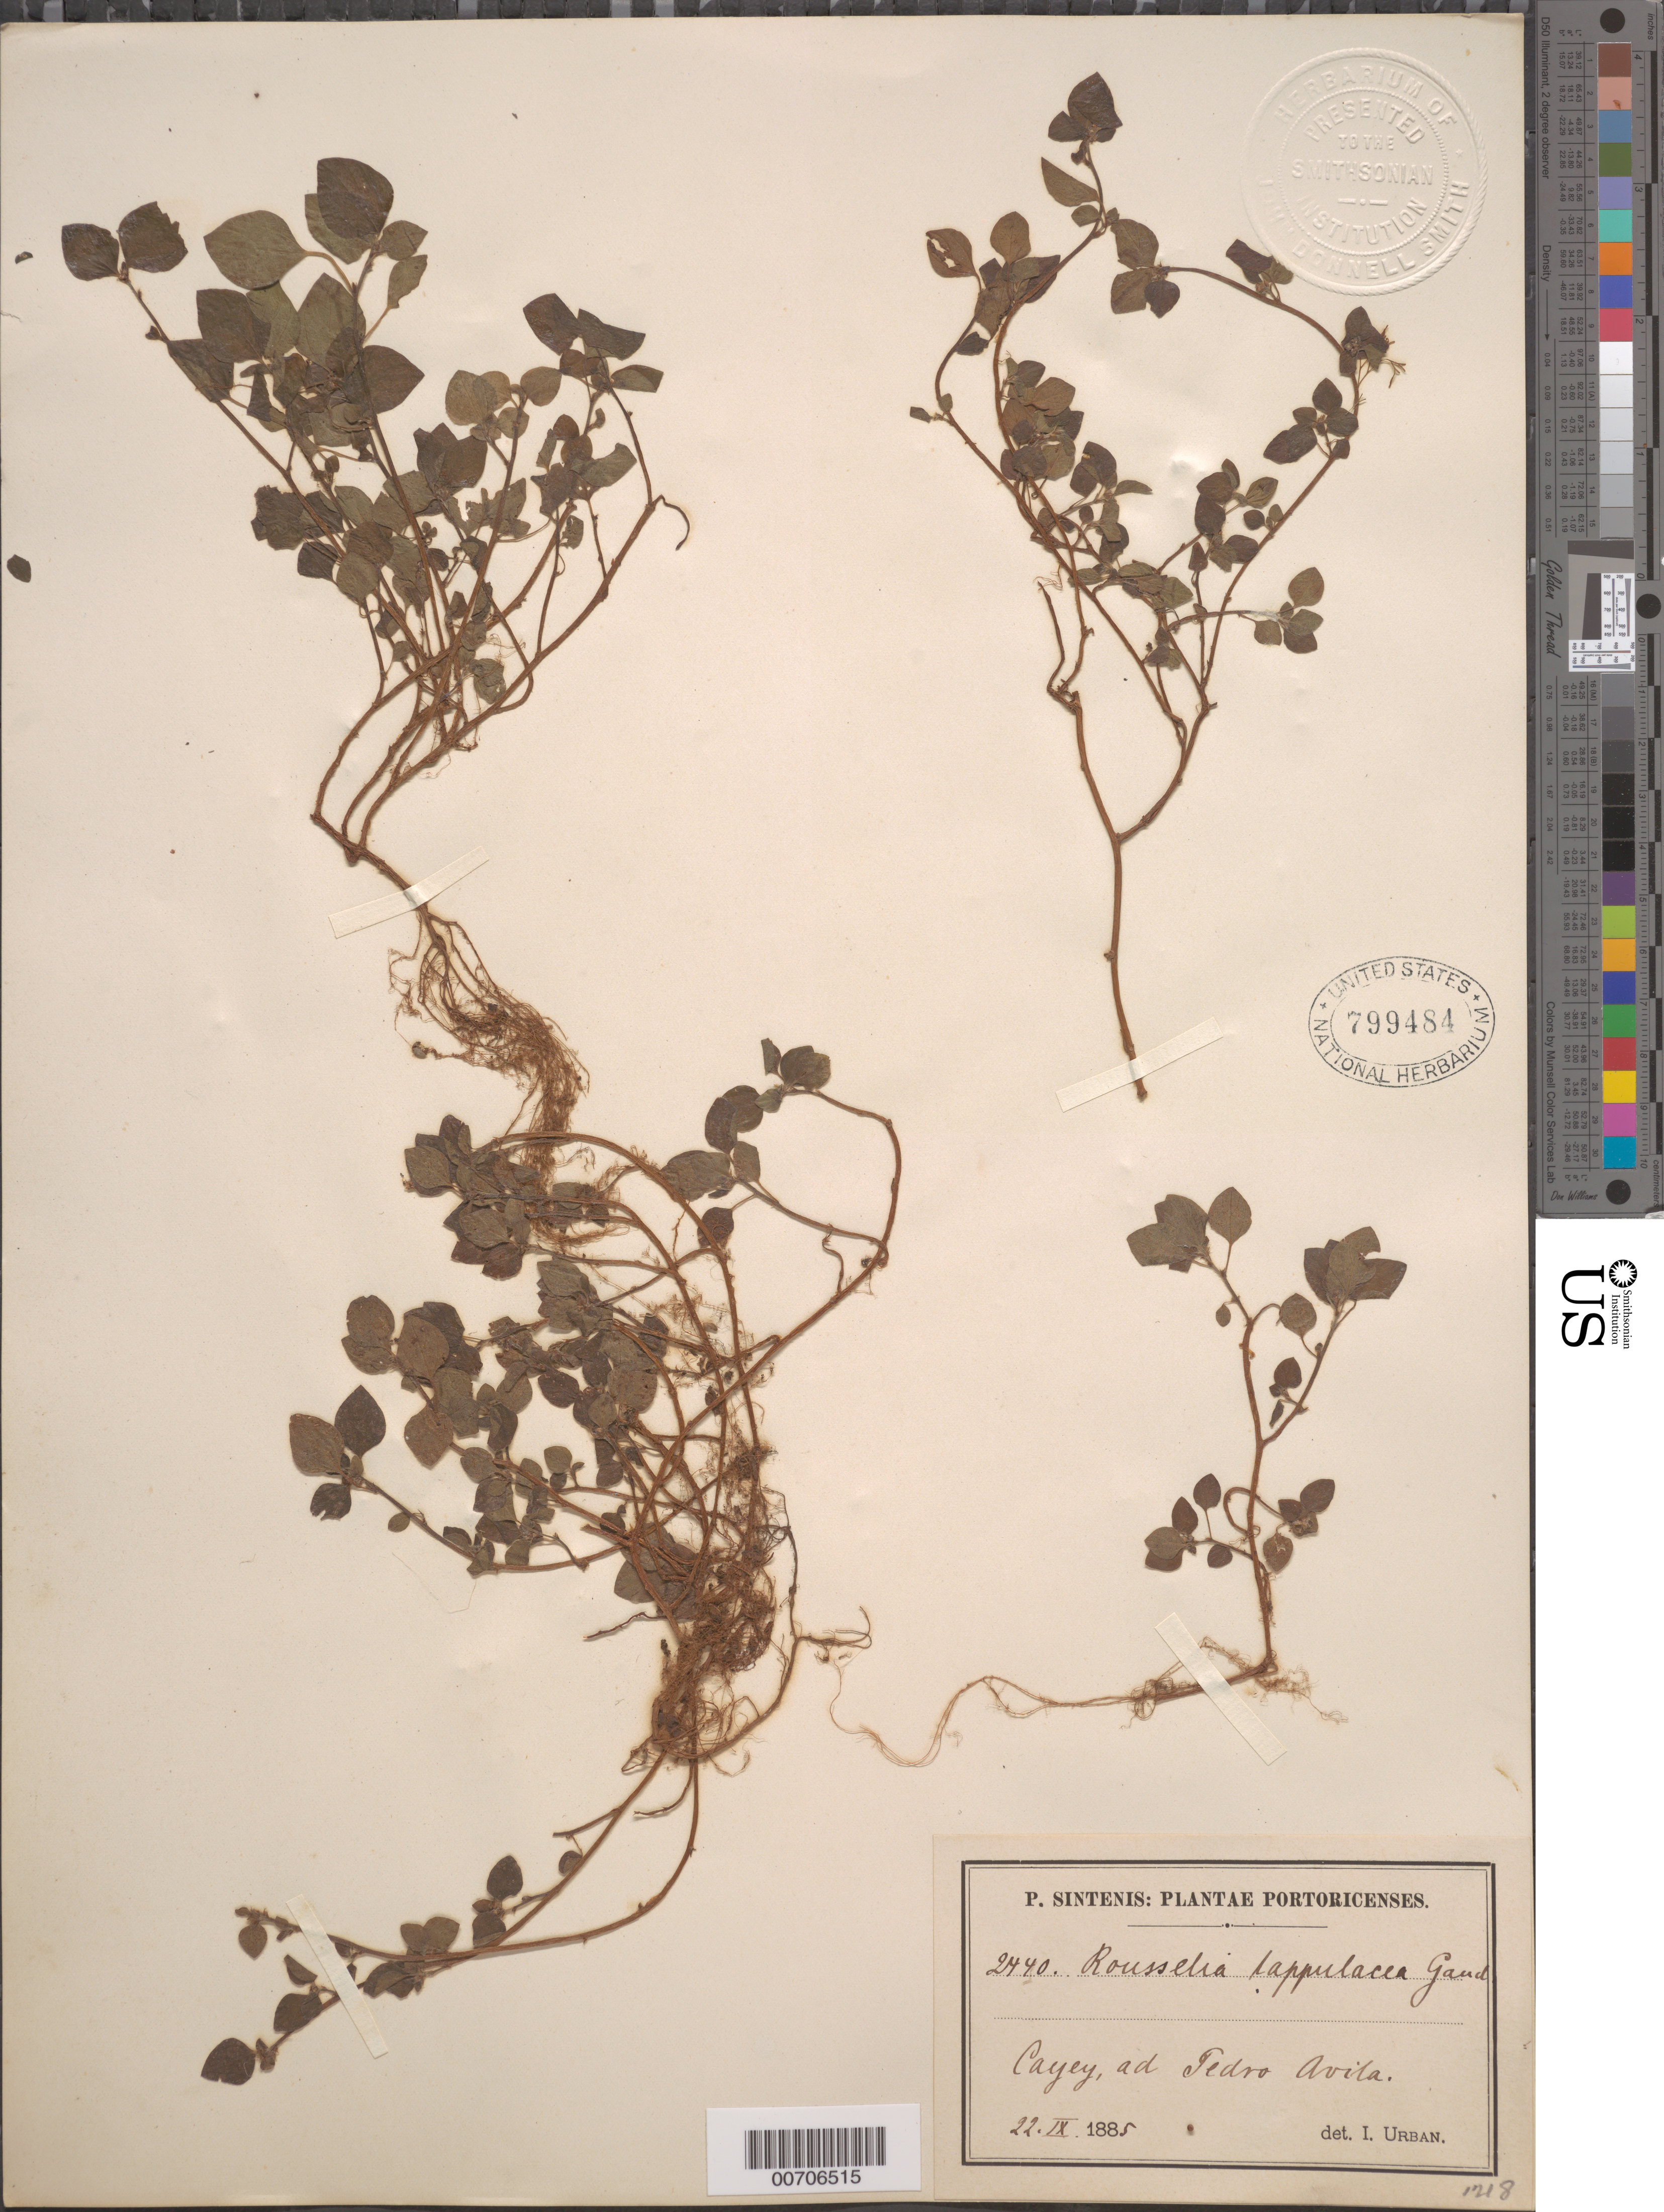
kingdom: Plantae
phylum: Tracheophyta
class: Magnoliopsida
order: Rosales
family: Urticaceae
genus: Rousselia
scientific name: Rousselia lappulacea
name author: Gaudich.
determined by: Urban, Ignatz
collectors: P. Sintenis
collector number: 2440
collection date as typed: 22 Sep 1885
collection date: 1885-09-22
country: Puerto Rico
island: Greater Antilles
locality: Cayey, ad Pedro Avila.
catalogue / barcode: US 799484